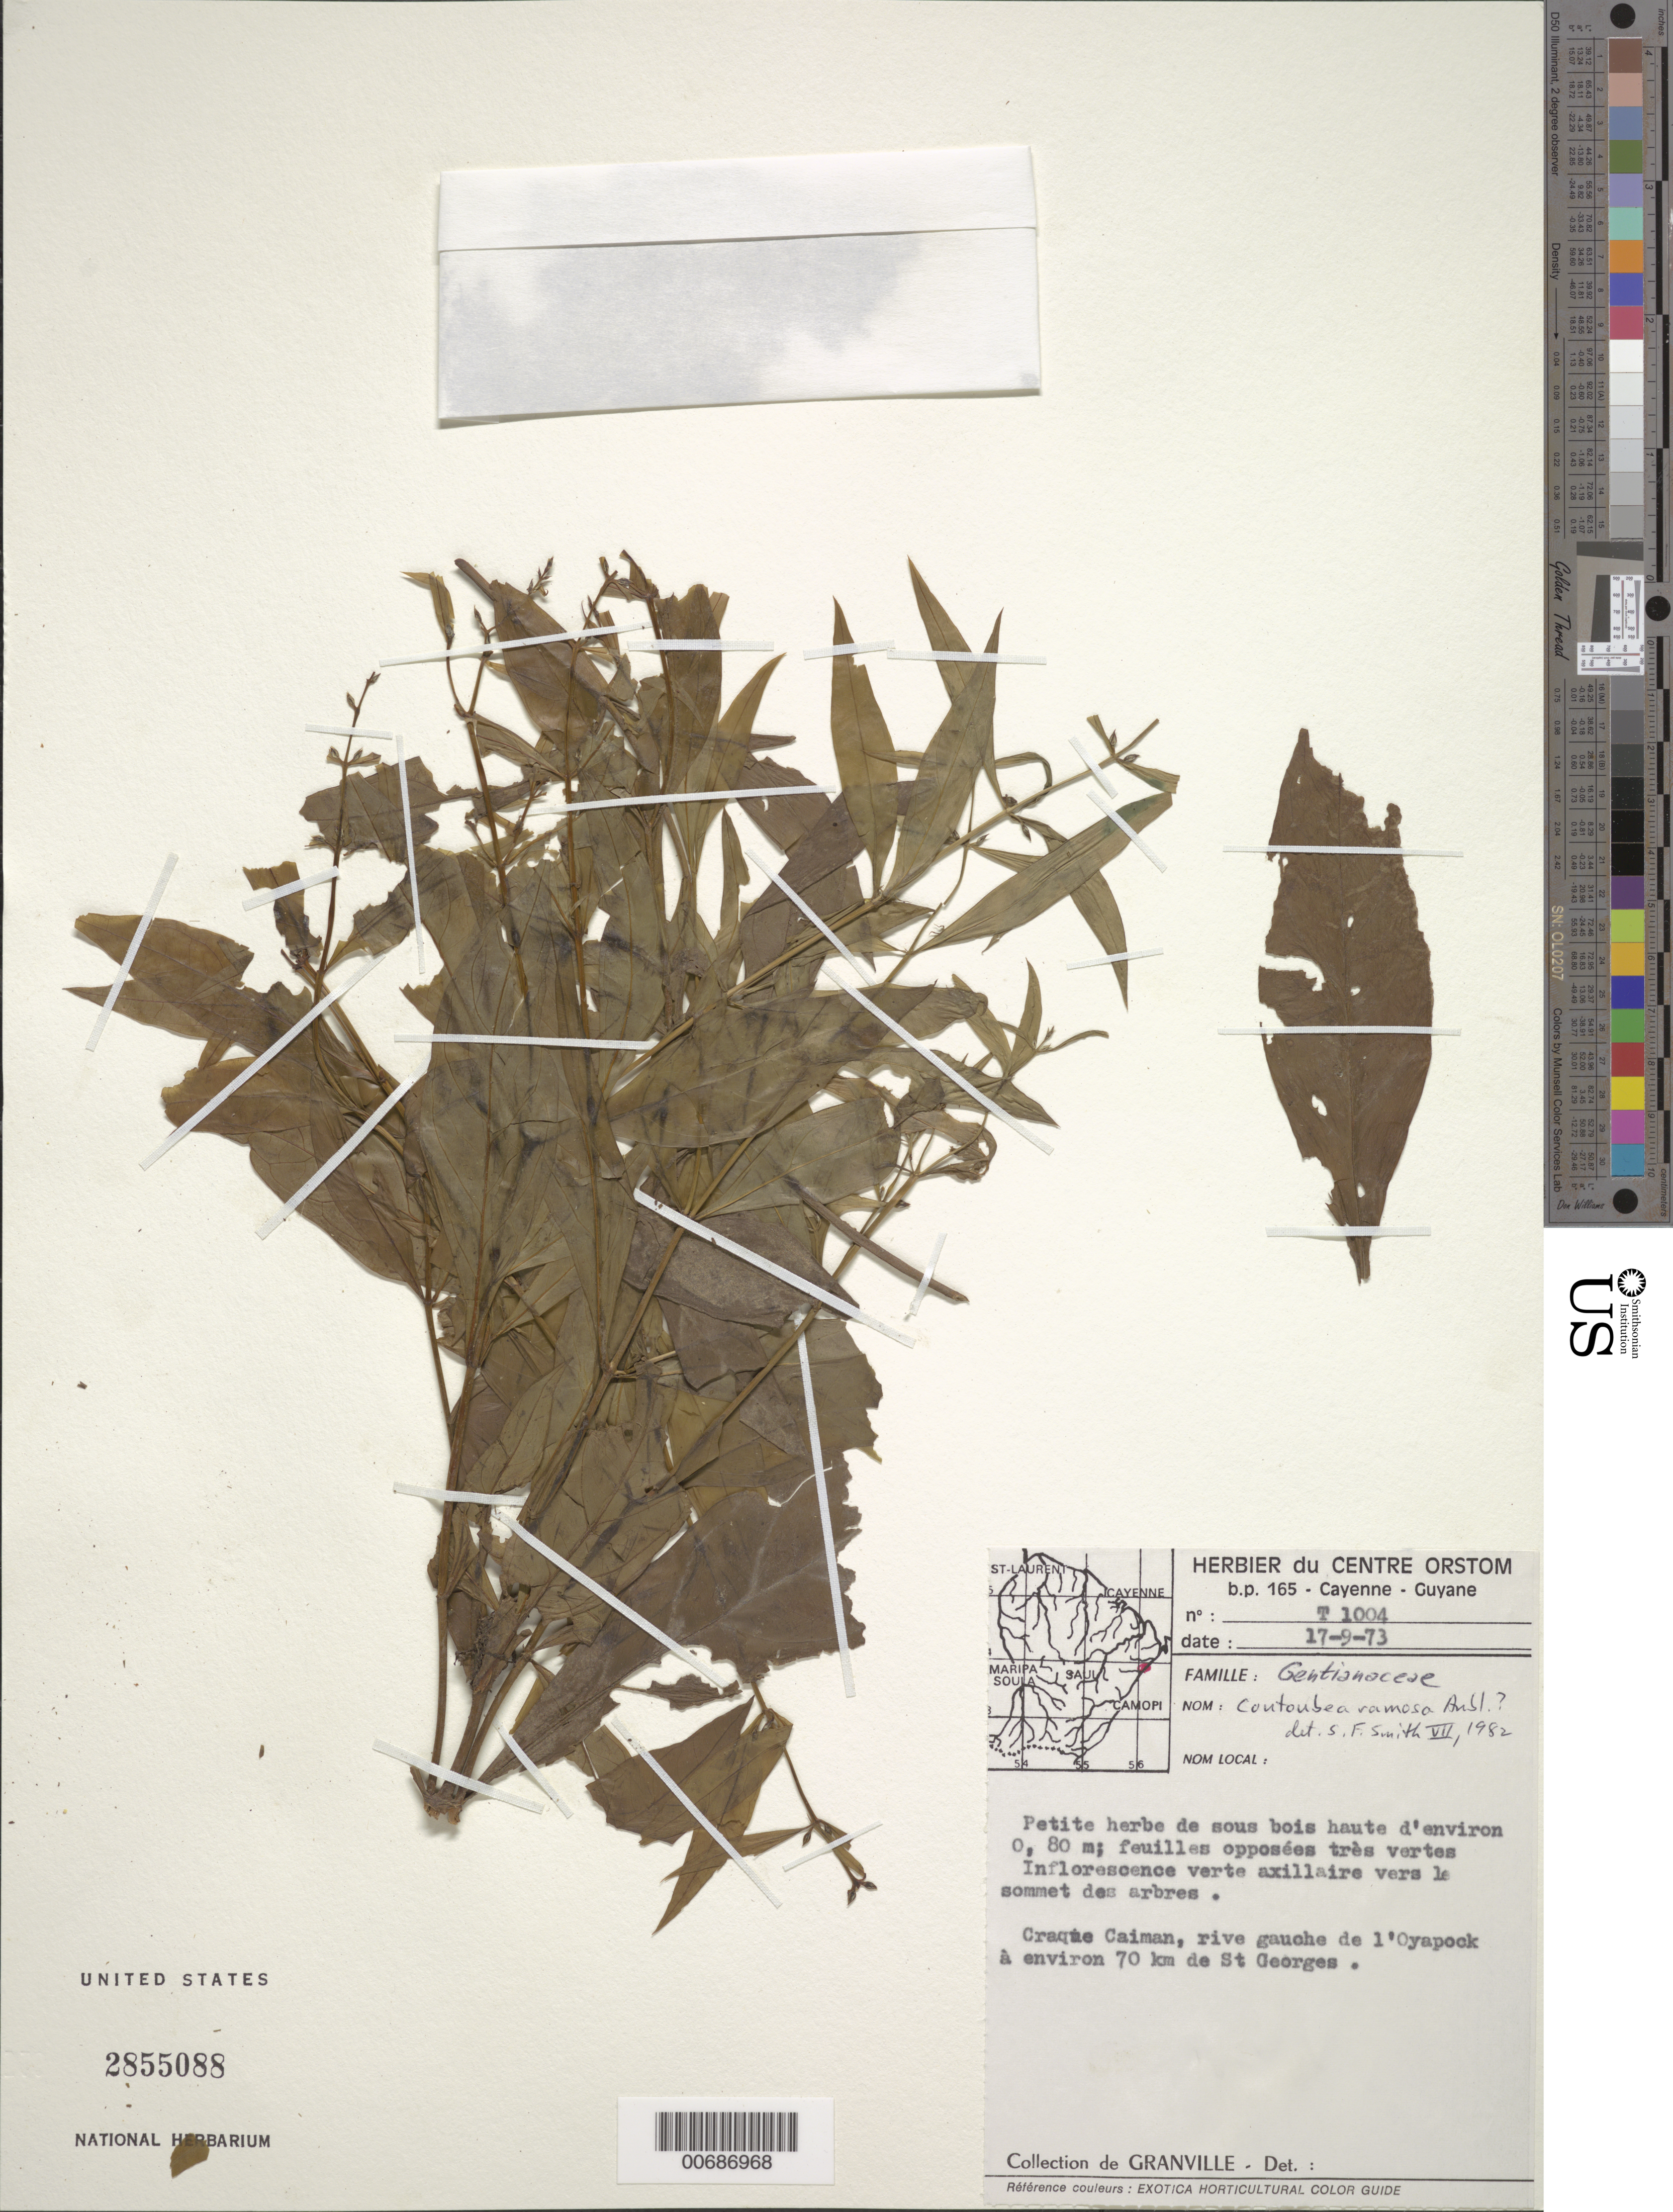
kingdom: Plantae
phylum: Tracheophyta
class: Magnoliopsida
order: Gentianales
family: Gentianaceae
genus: Coutoubea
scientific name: Coutoubea ramosa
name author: Aubl.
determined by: Smith, Stephen F., (US), NMNH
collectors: J.-J. de Granville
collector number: T 1004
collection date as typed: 17-Sep-73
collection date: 1973-09-17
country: French Guiana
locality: Crique Caïman, rive gauche de l'Oyapock, 70 km de St. Georges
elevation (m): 80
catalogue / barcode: US 2855088